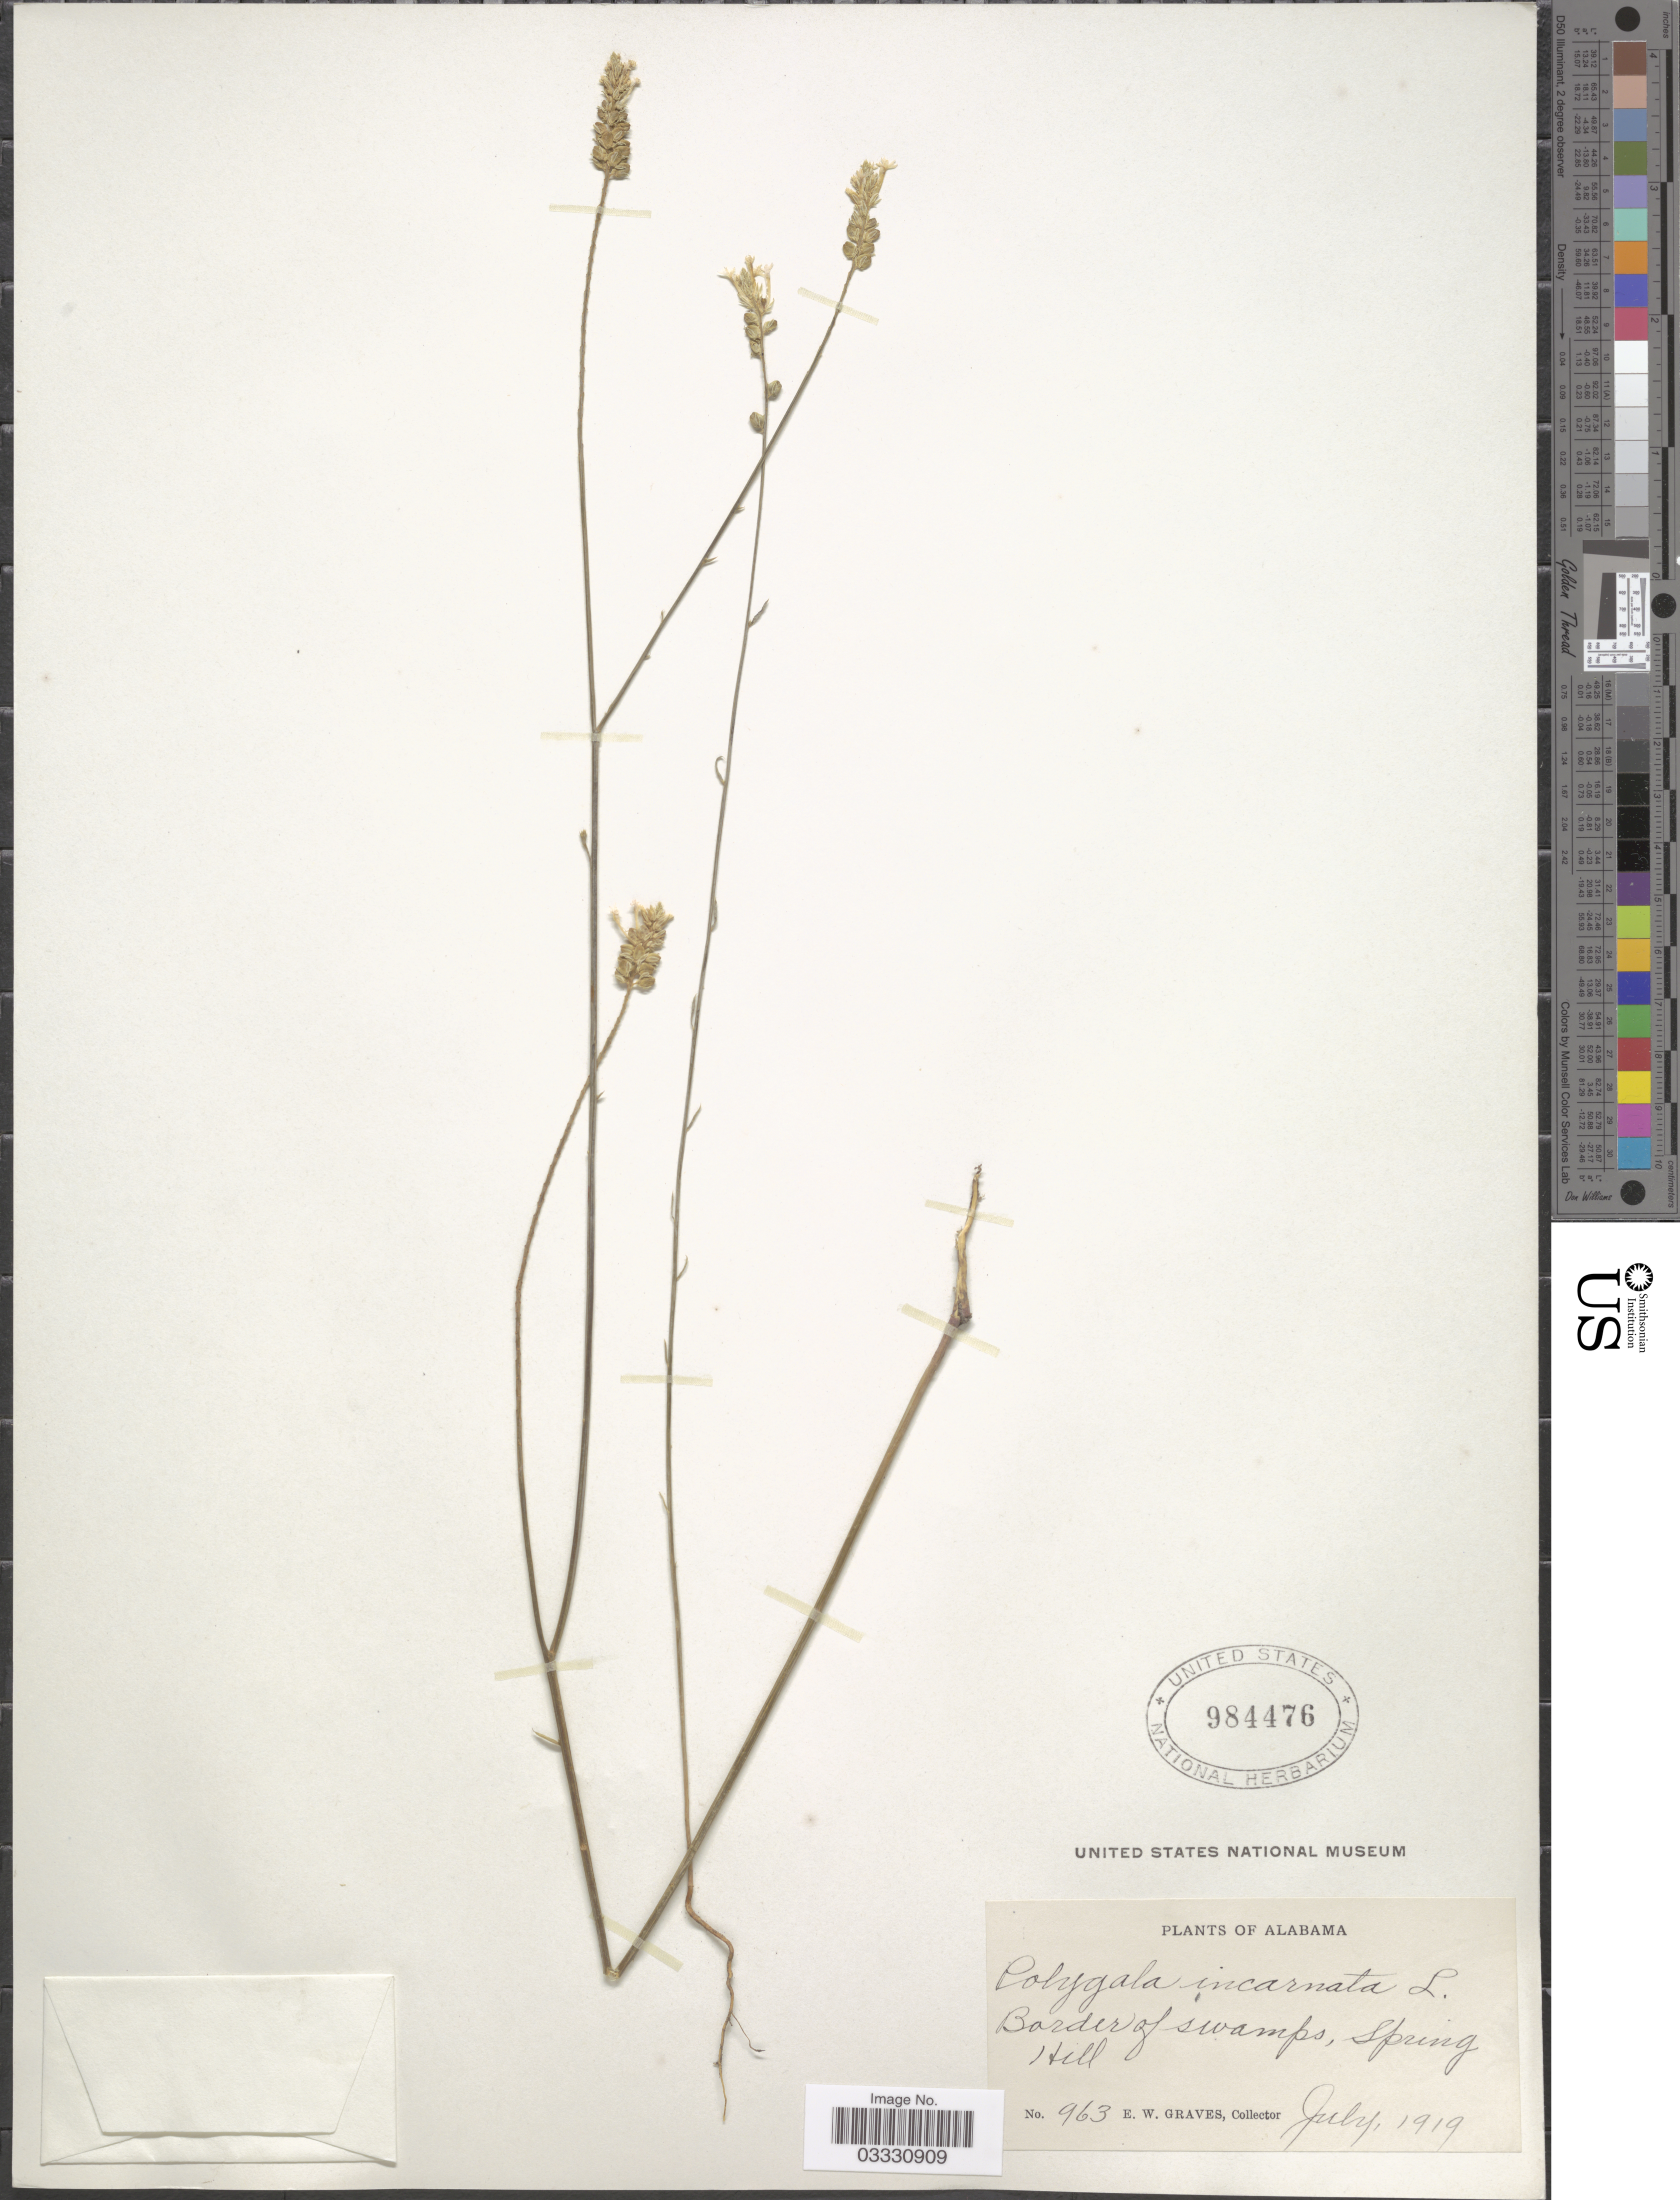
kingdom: Plantae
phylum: Tracheophyta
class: Magnoliopsida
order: Fabales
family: Polygalaceae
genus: Polygala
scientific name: Polygala incarnata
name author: L.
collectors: E. Graves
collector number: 963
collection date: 1919-07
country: United States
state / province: Alabama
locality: Border of swamps, Spring Hill.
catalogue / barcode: US 984476